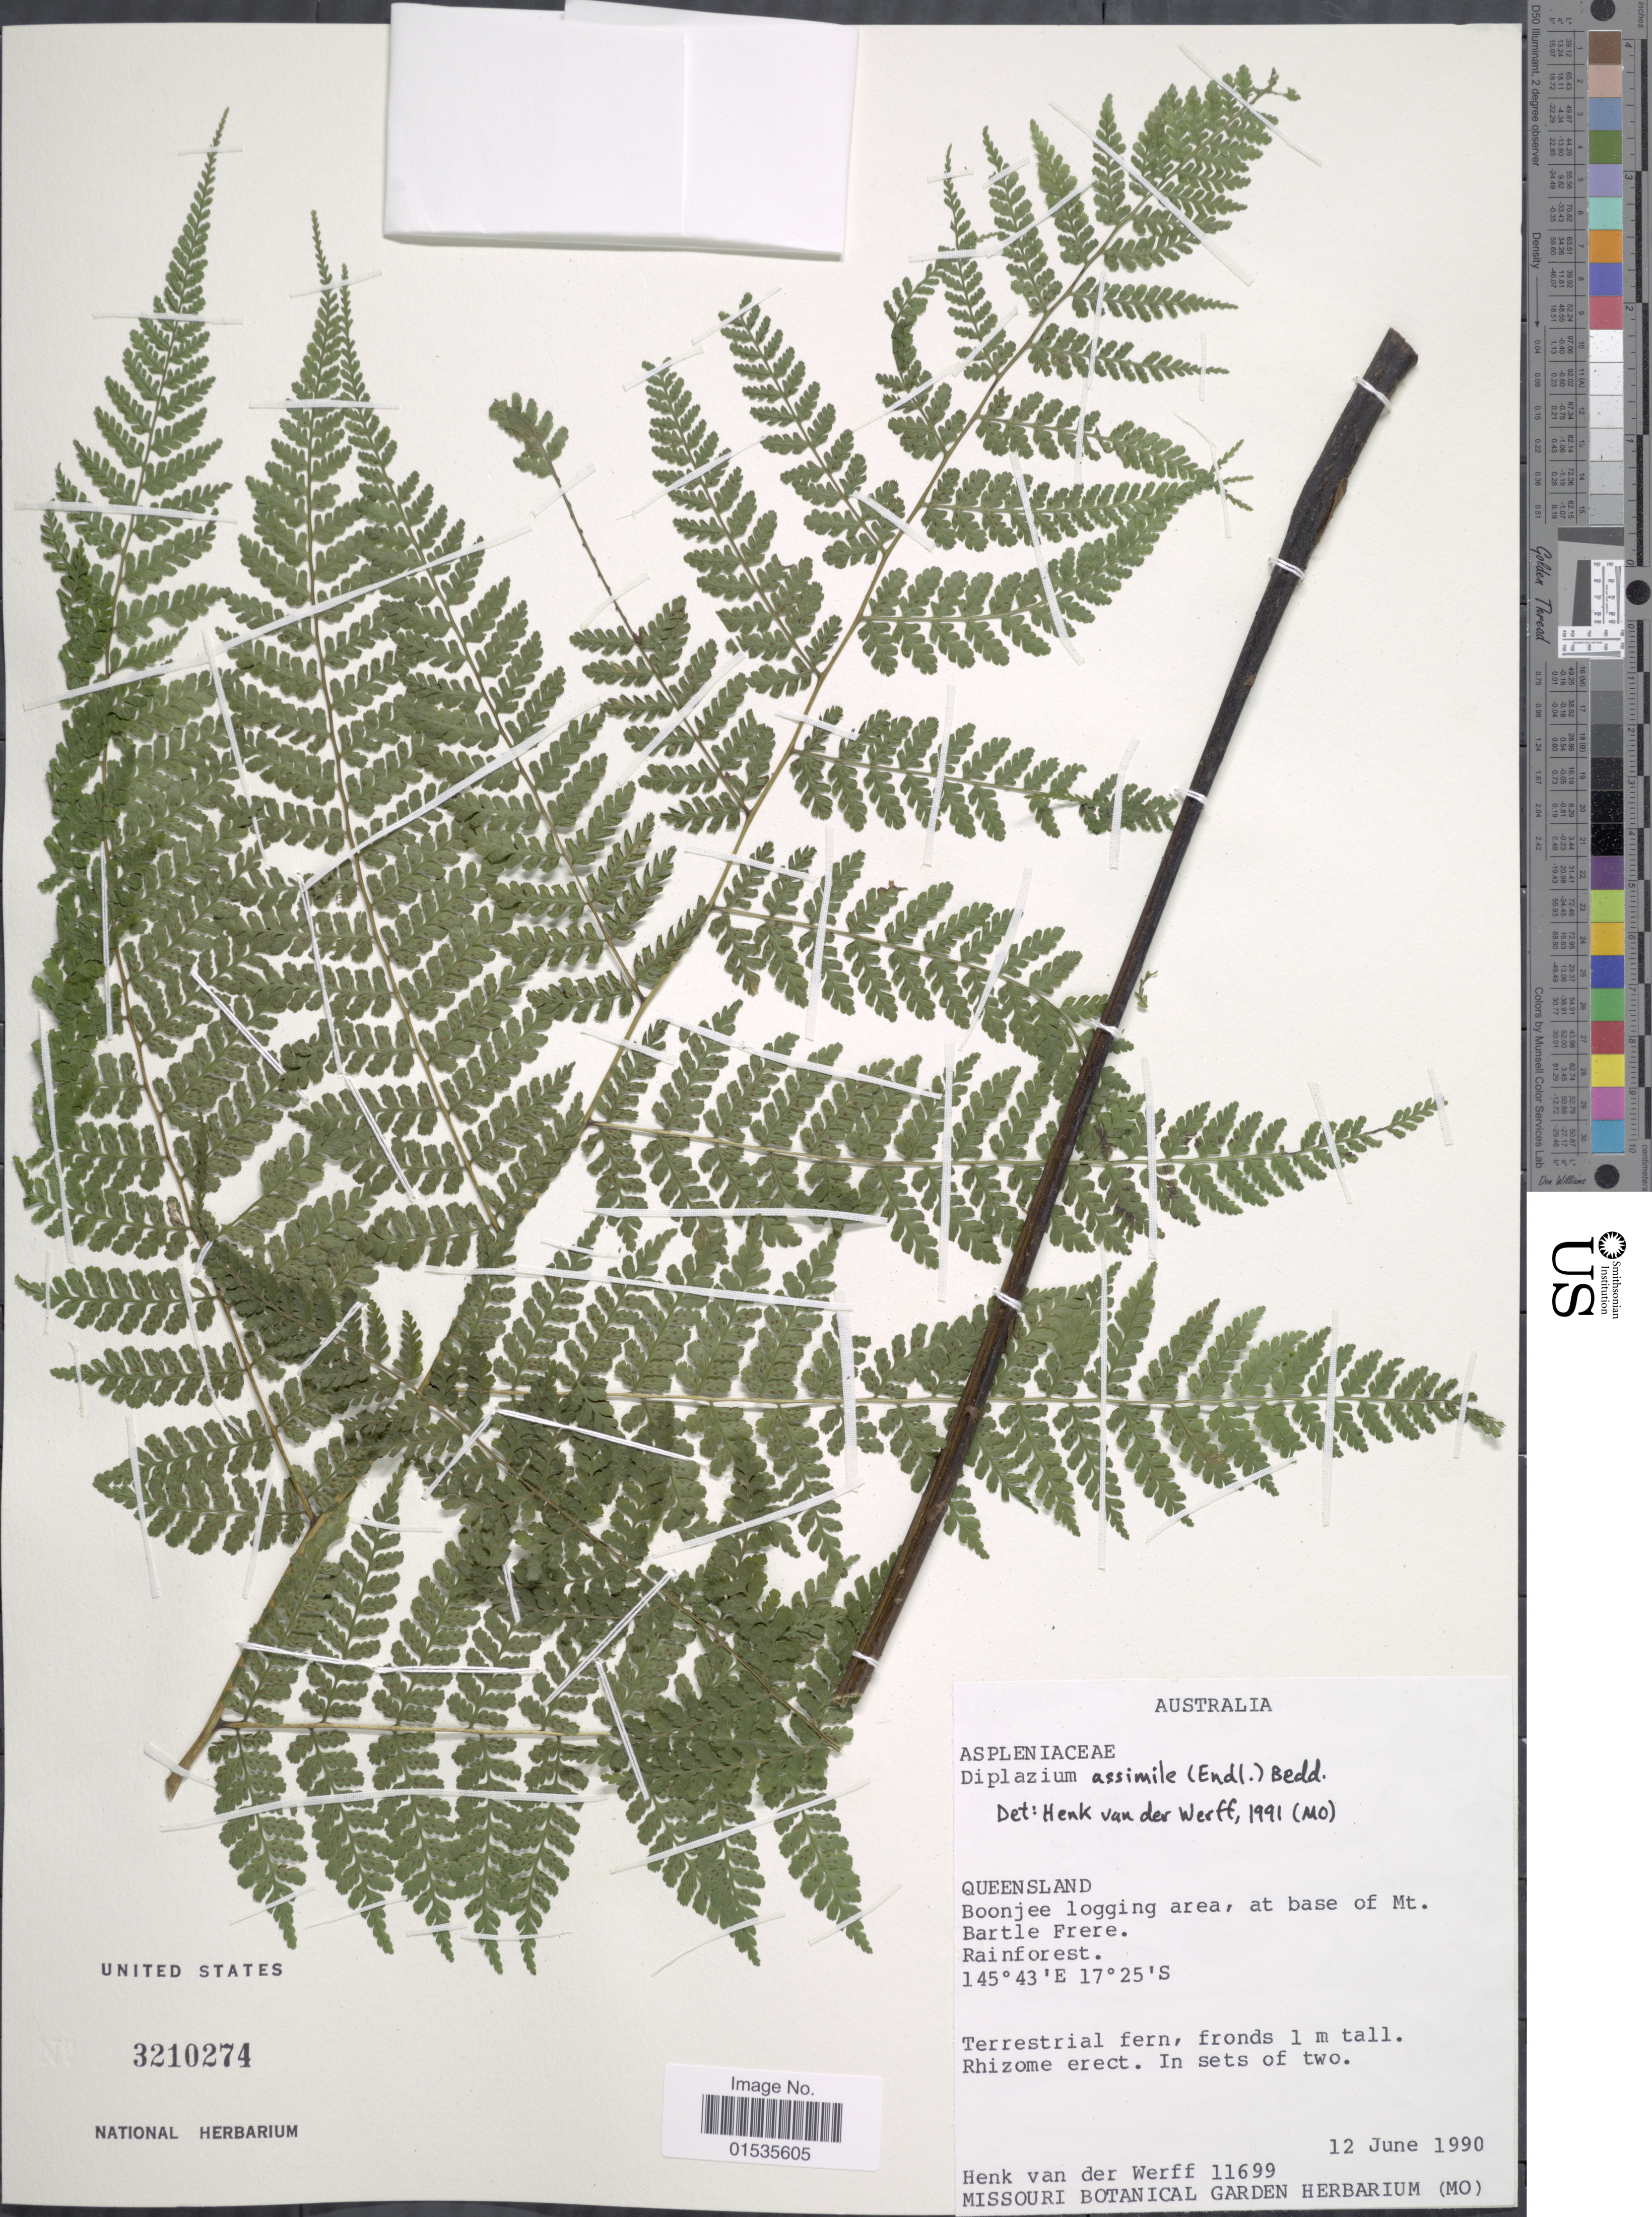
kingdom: Plantae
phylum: Tracheophyta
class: Polypodiopsida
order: Polypodiales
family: Athyriaceae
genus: Diplazium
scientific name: Diplazium assimile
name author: (Endl.) Bedd.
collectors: H. van der Werff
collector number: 11699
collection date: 1990-06-12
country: Australia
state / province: Queensland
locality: Boonjee logging area, at base of Mt. Bartle Frere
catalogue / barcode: US 3210274